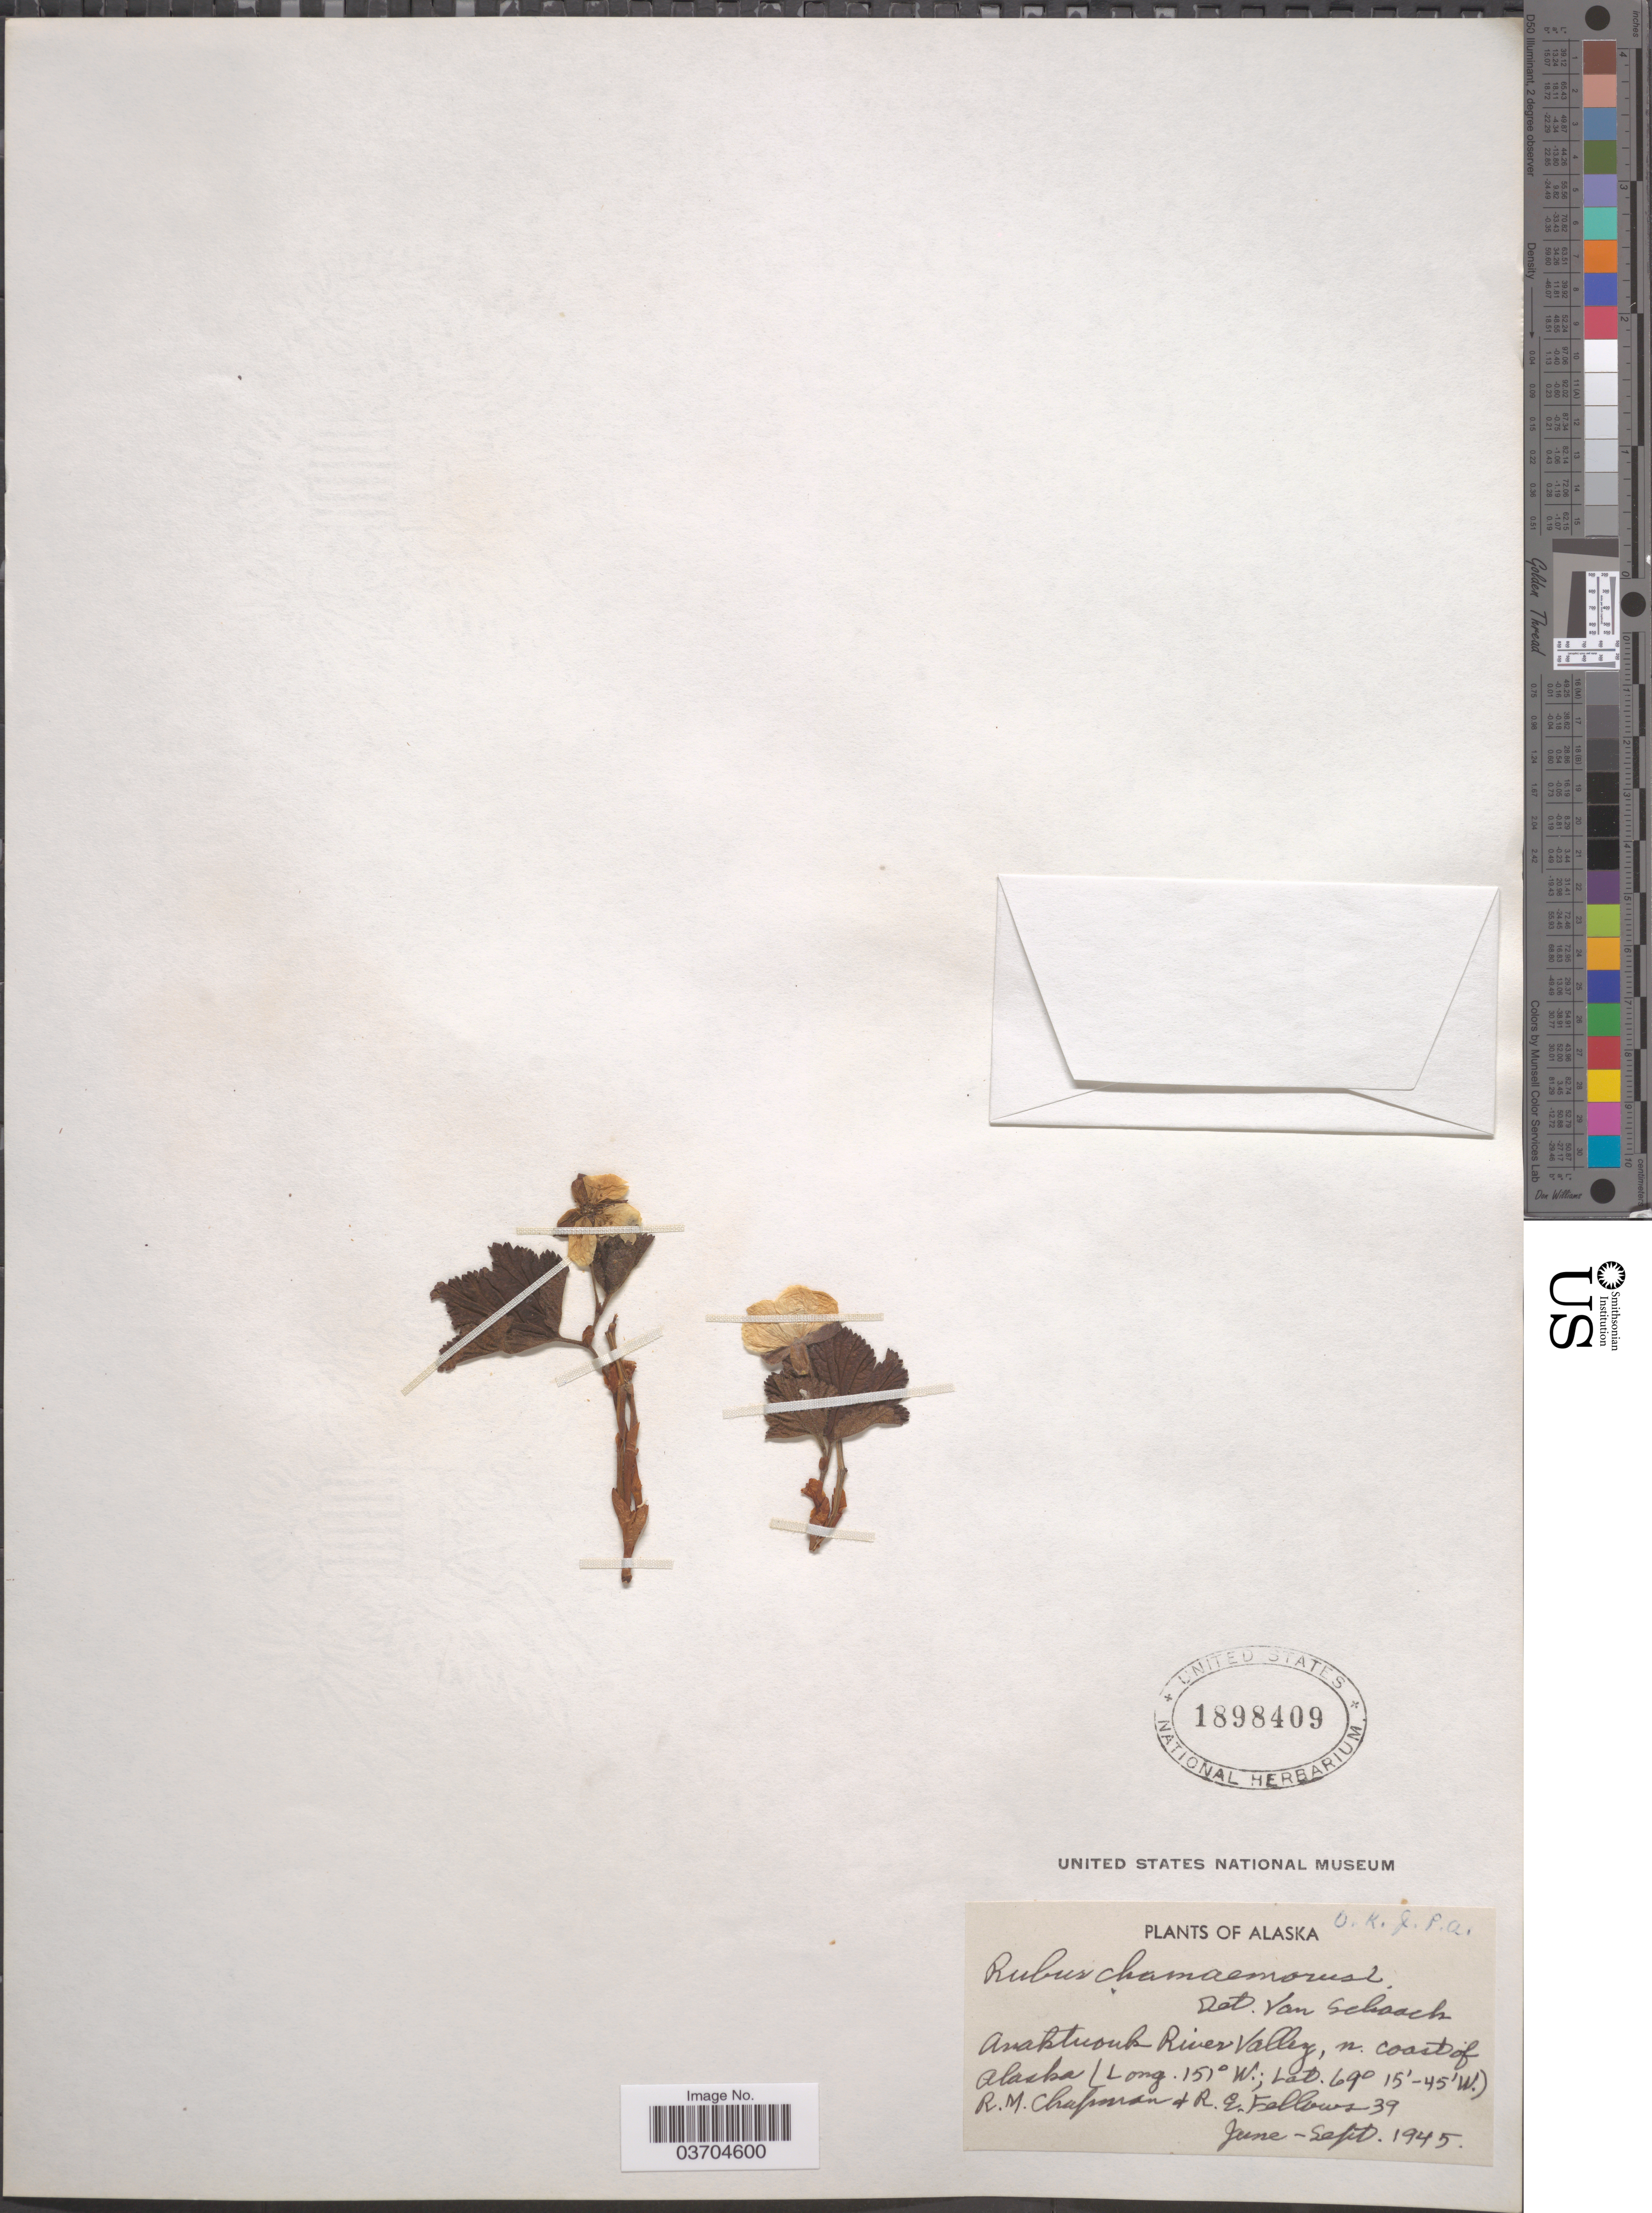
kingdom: Plantae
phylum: Tracheophyta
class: Magnoliopsida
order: Rosales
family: Rosaceae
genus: Rubus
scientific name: Rubus chamaemorus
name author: L.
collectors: R. M. Chapman & R. Fellows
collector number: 39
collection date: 1945-06/1945-09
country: United States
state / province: Alaska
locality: Anaktuouk River Valley, n. coast of Alaska.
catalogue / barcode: US 1898409